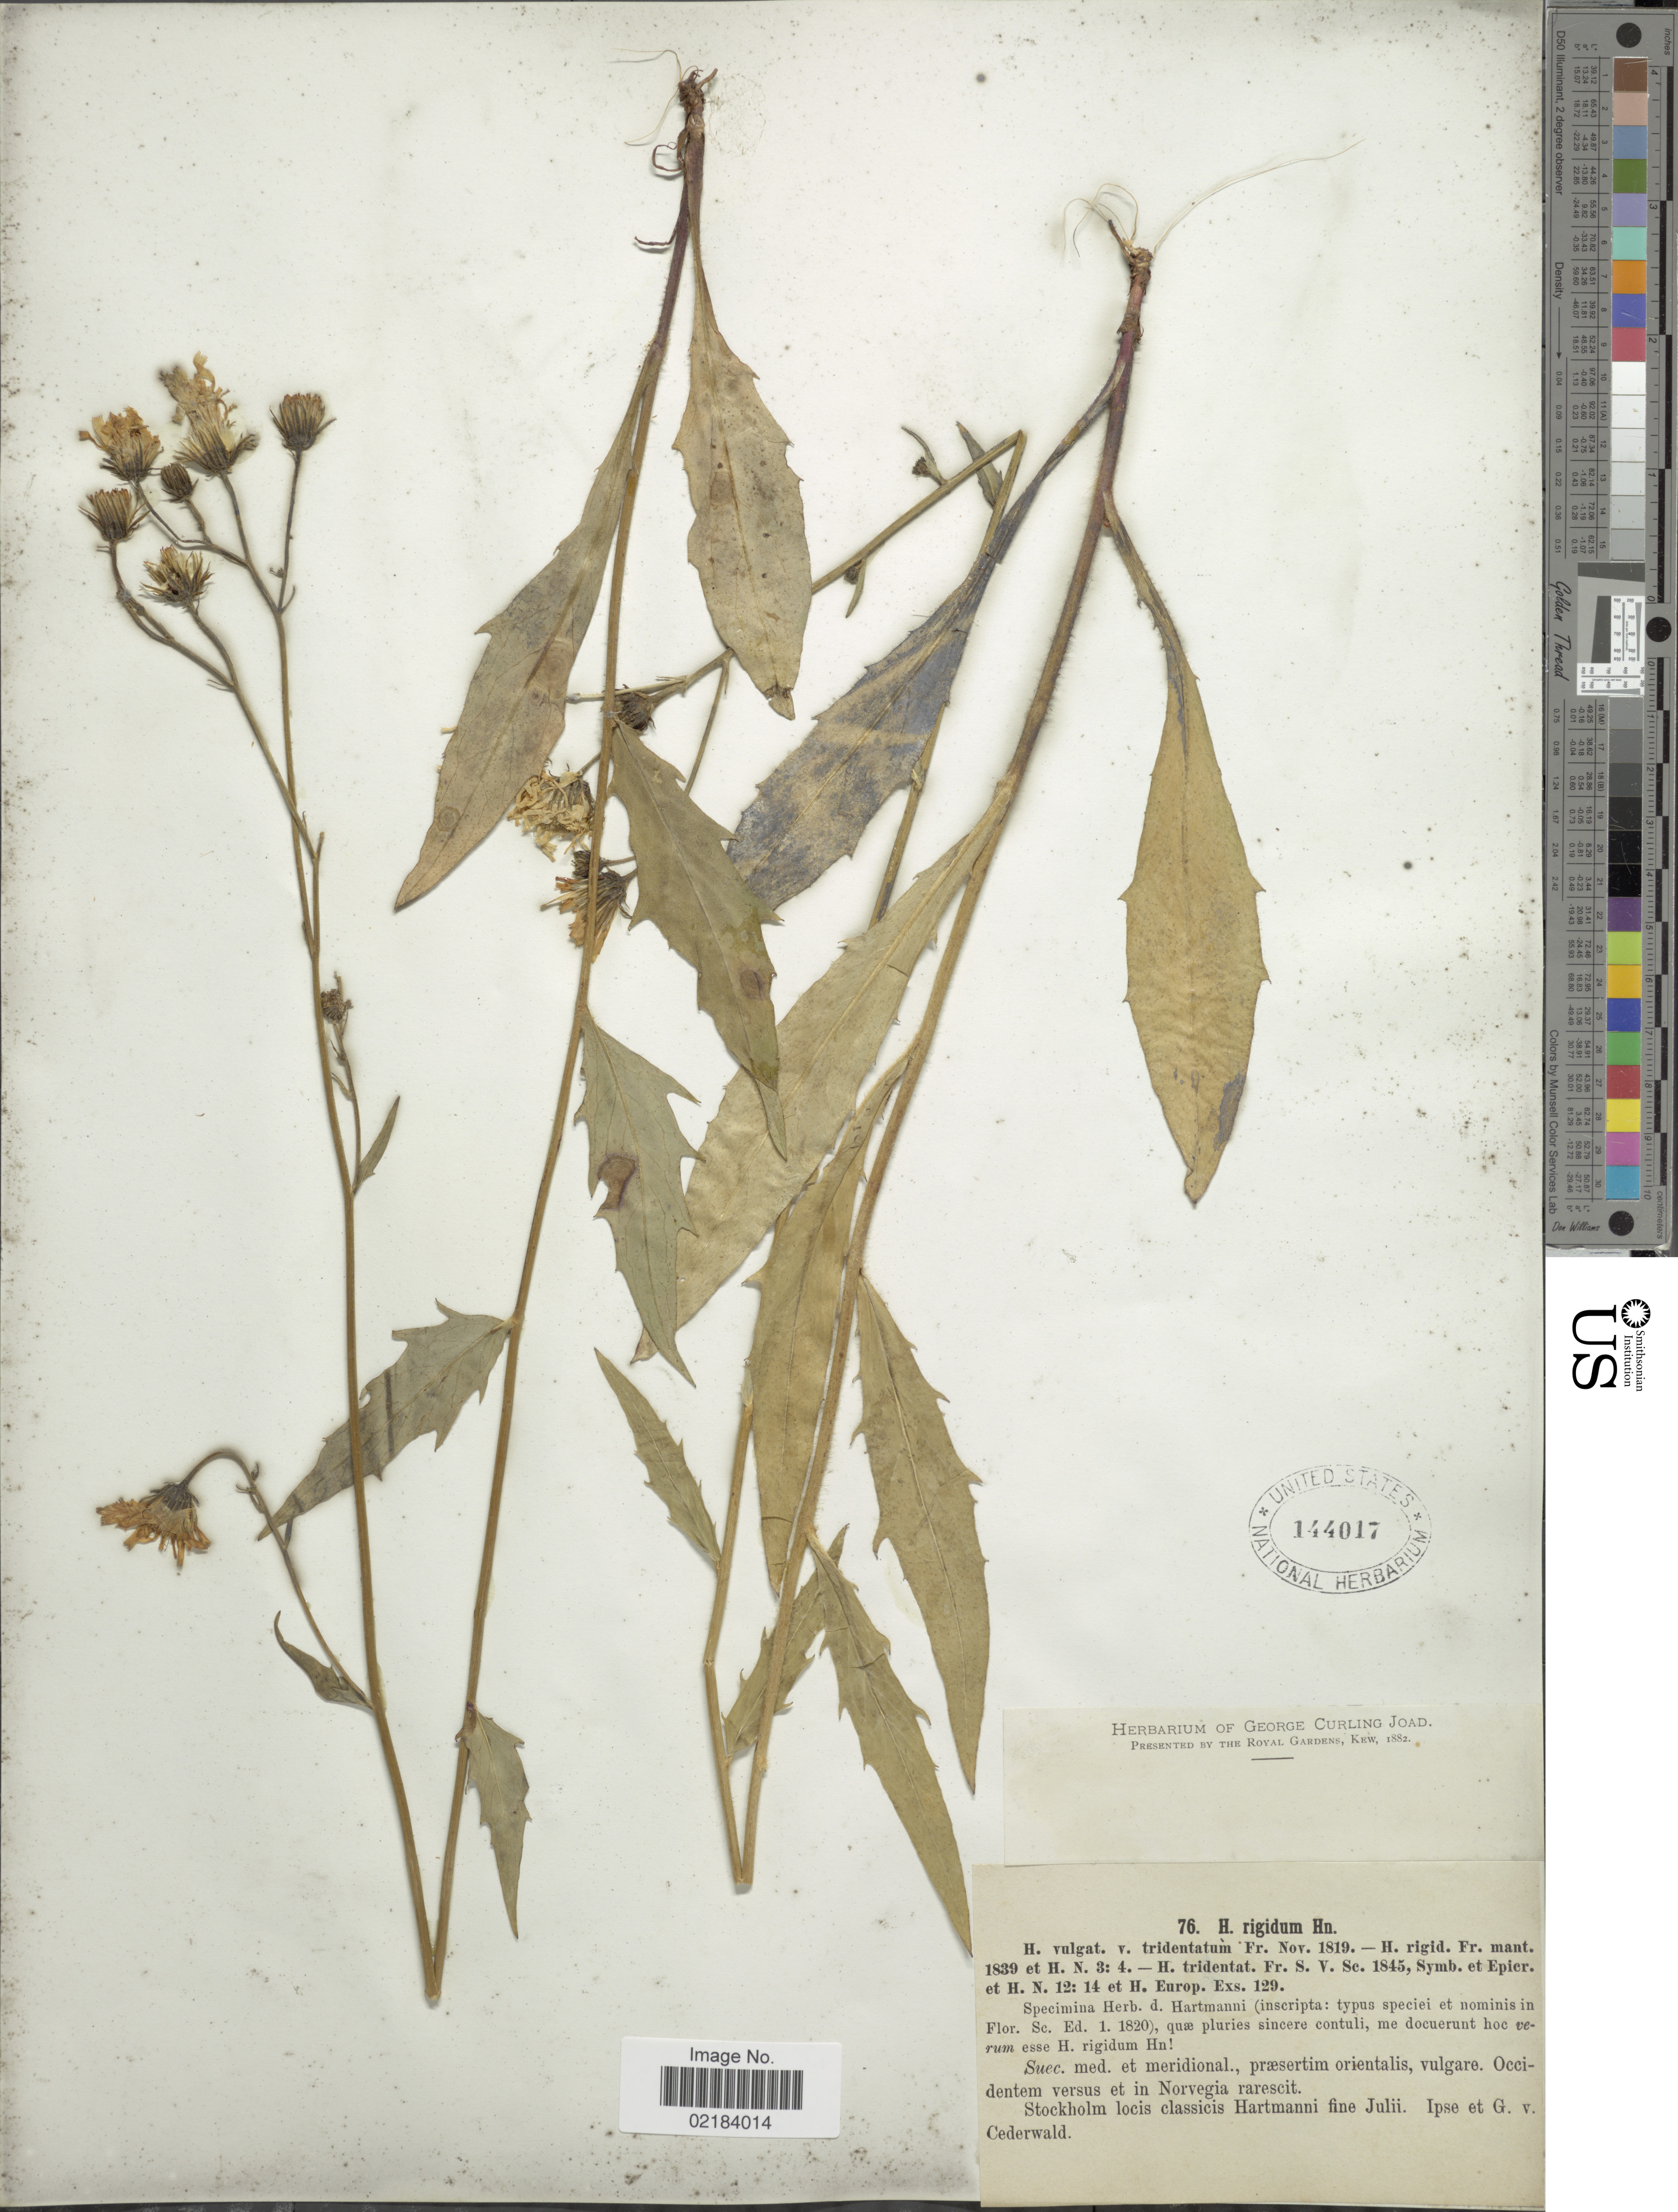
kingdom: Plantae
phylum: Tracheophyta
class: Magnoliopsida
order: Asterales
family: Asteraceae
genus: Hieracium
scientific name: Hieracium rigidum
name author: Hartm.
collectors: ex herb. George Curling Joad & G. Cederwald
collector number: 76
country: Sweden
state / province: Stockholm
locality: Hartmanni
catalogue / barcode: US 144017